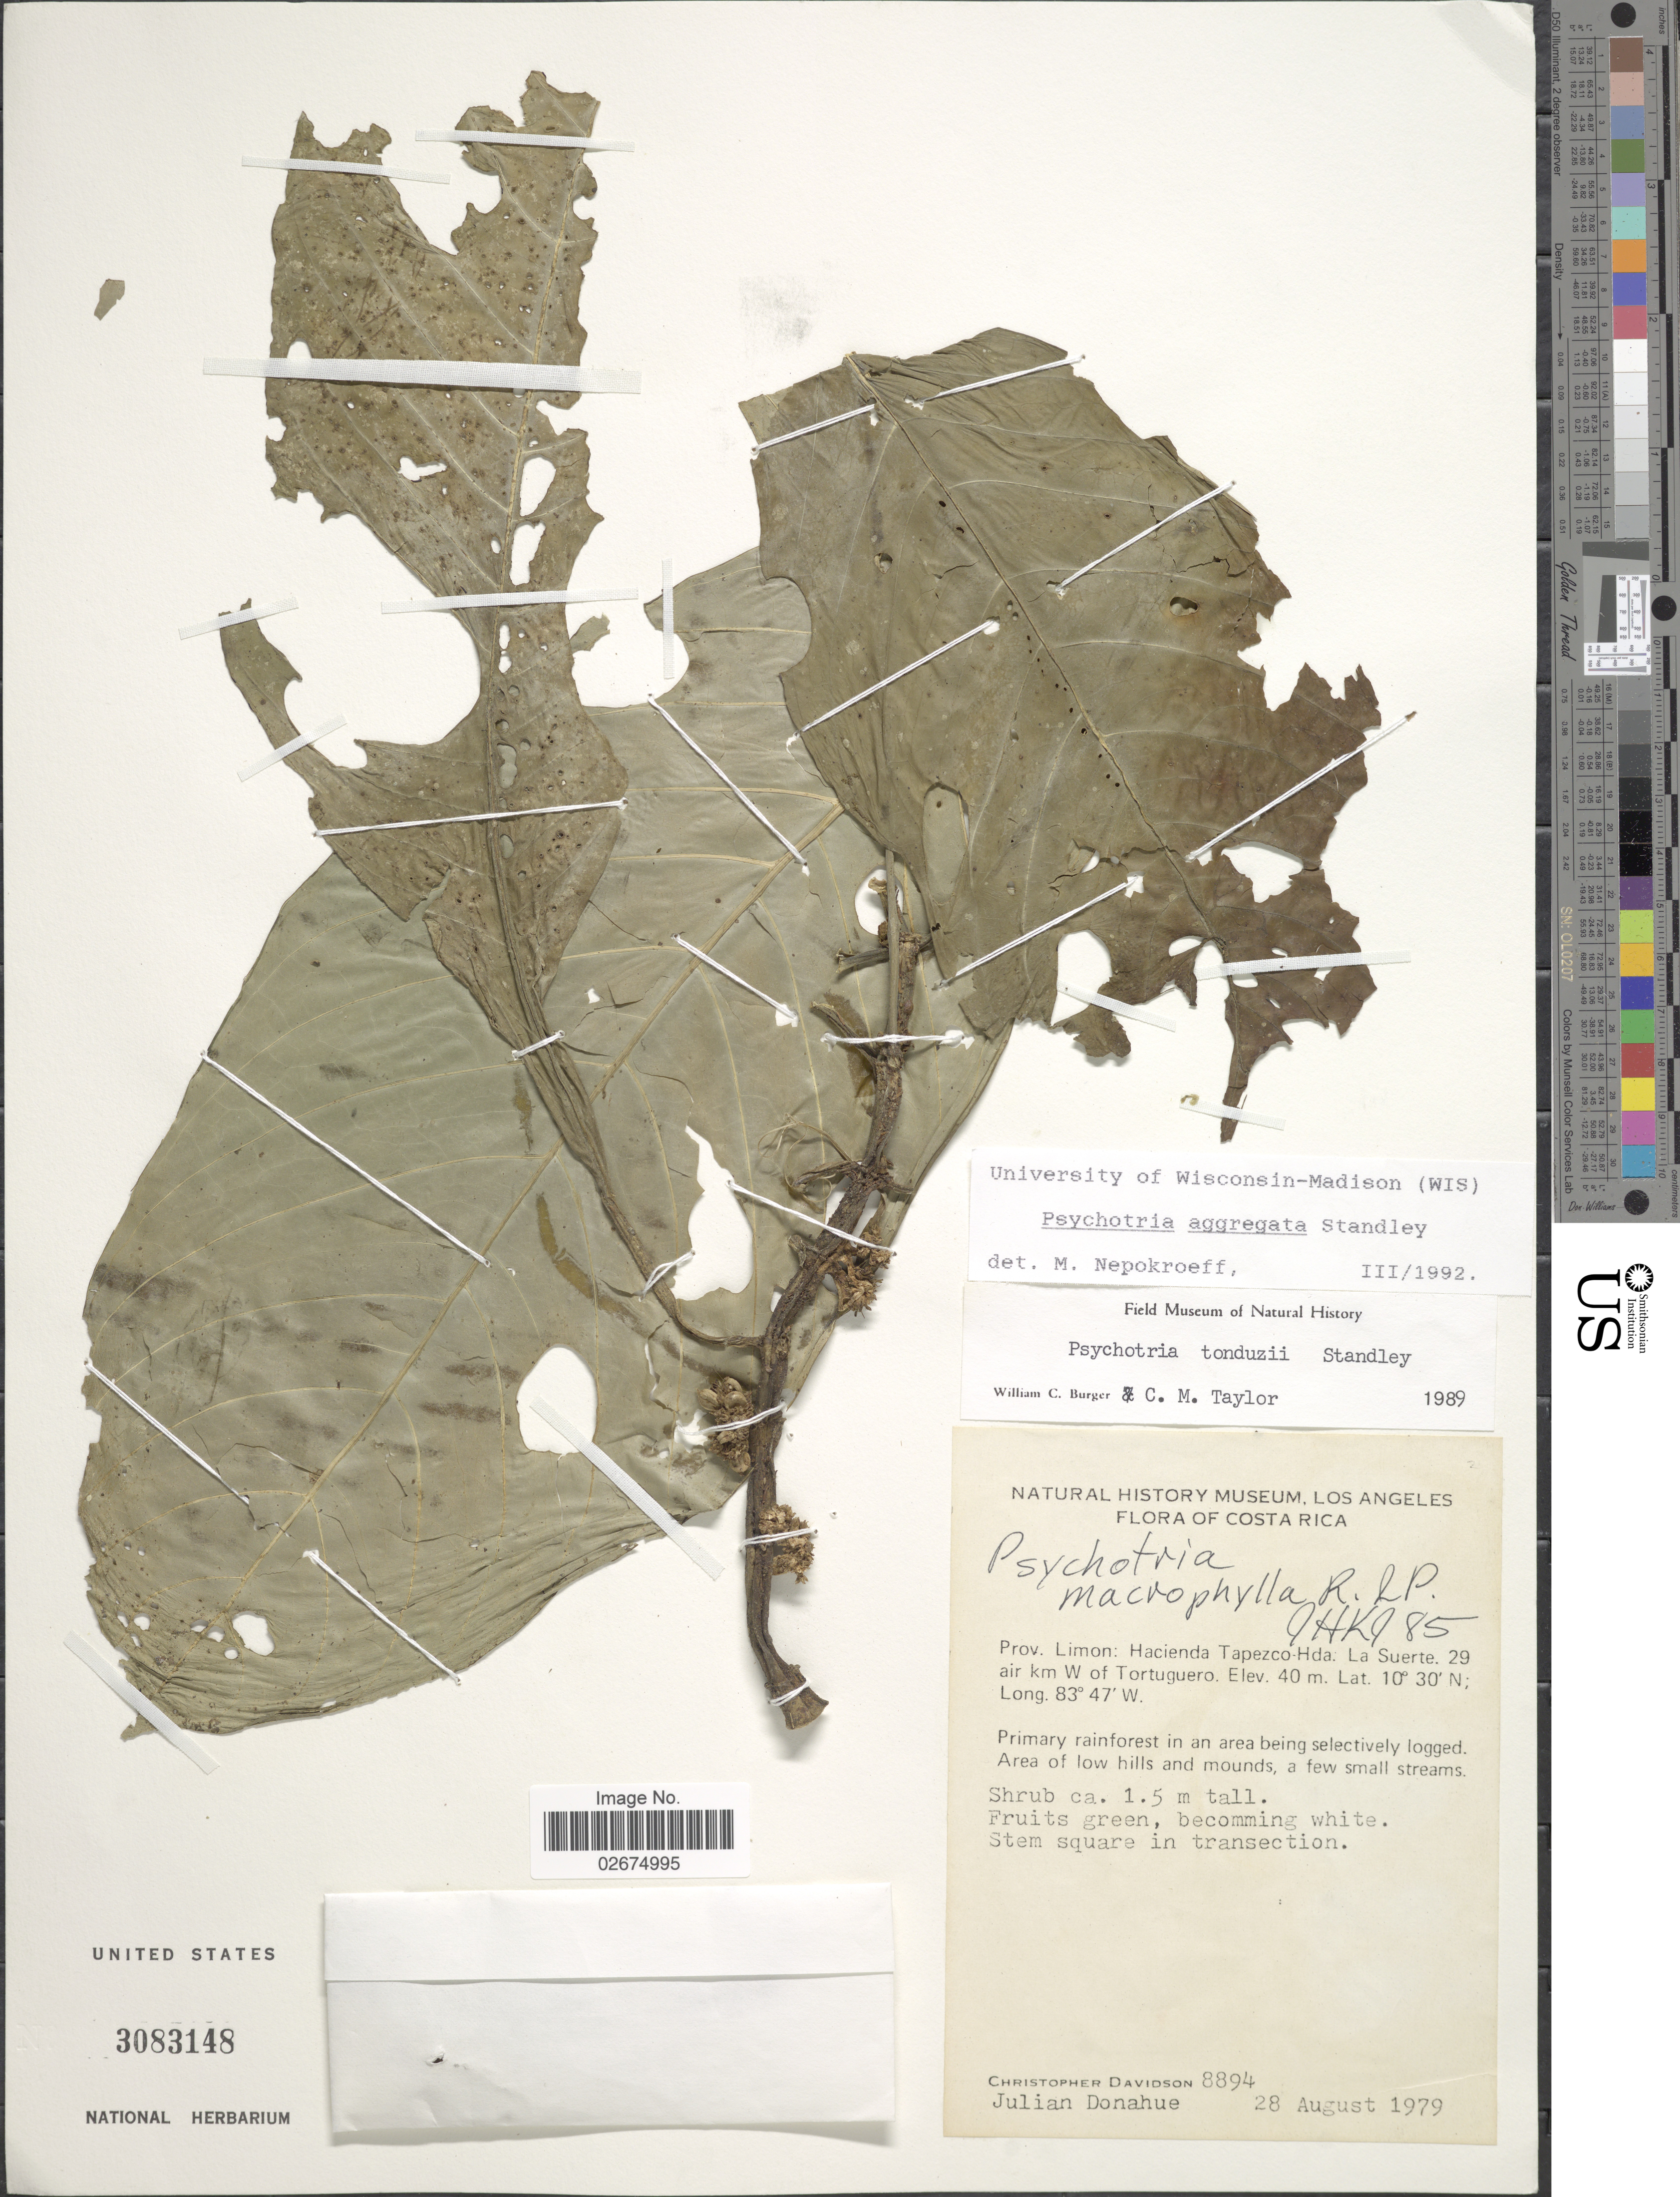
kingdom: Plantae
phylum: Tracheophyta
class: Magnoliopsida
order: Gentianales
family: Rubiaceae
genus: Notopleura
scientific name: Notopleura capitata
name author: C.M. Taylor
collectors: C. Davidson & J. Donahue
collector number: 8894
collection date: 1979-08-28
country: Costa Rica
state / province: Limón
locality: Hacienda Tapezco-Hda. La Suerte. 29 air km W of Tortuguero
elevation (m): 40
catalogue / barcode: US 3083148